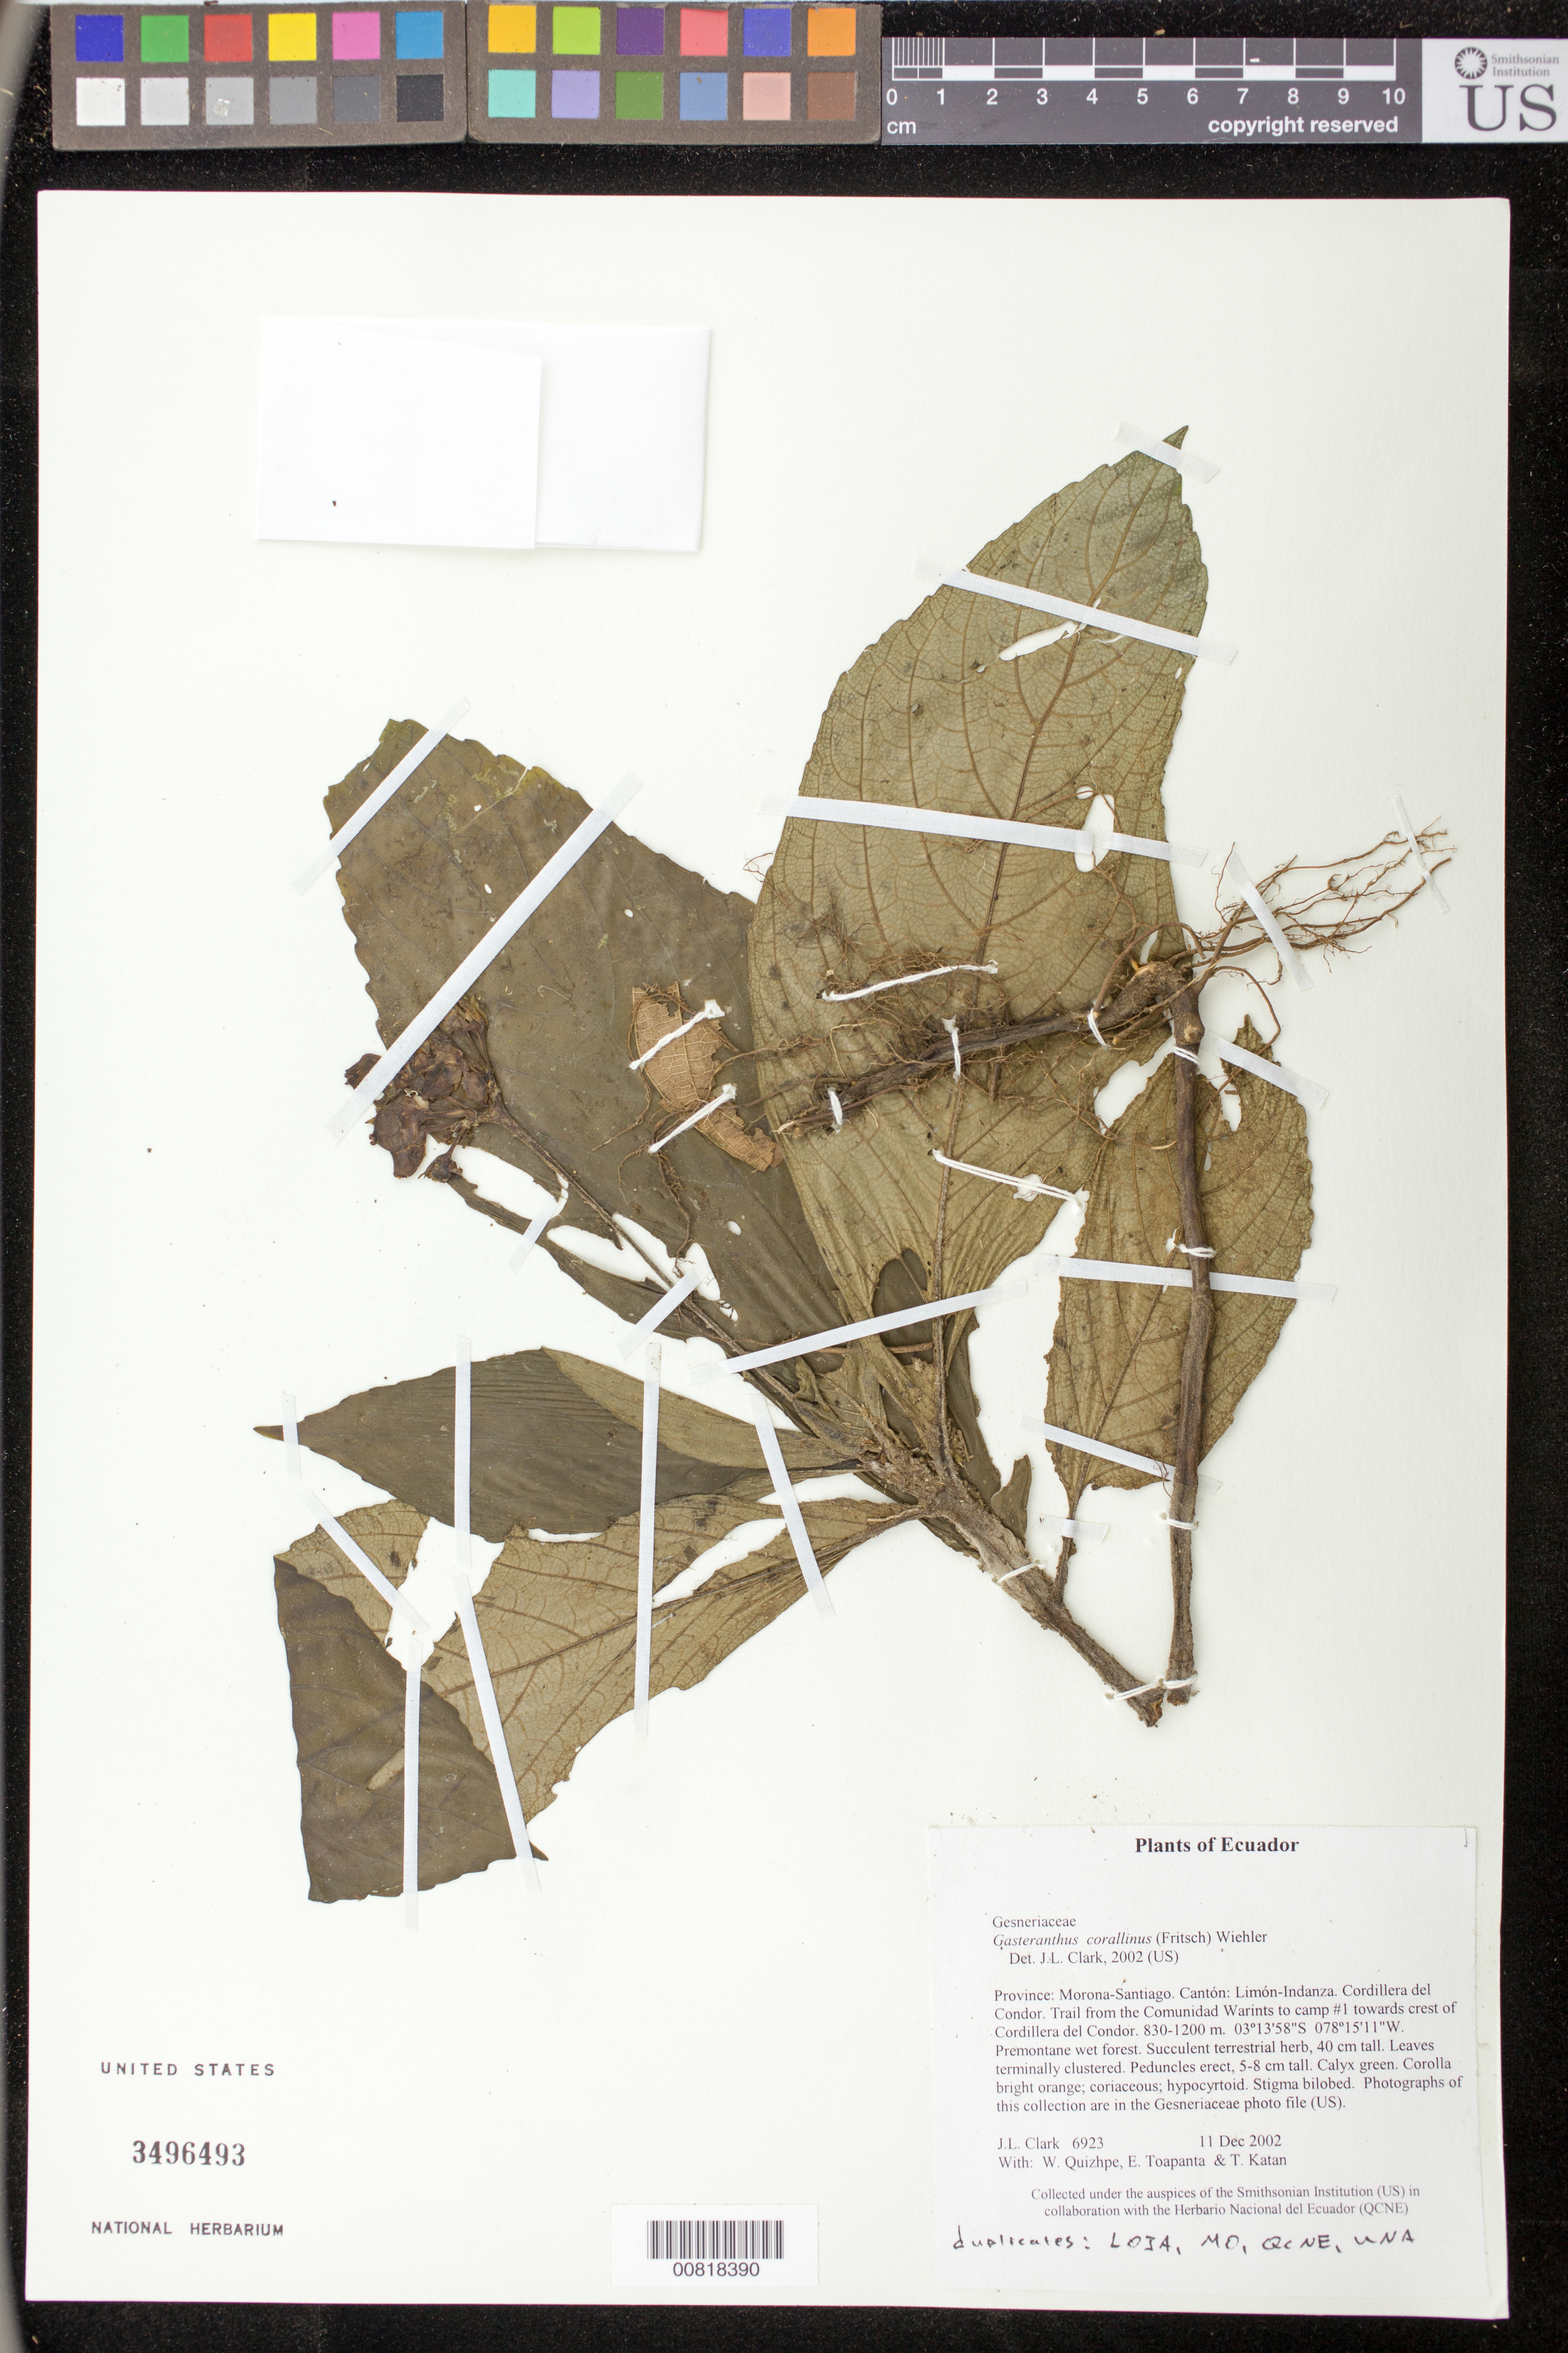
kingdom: Plantae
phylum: Tracheophyta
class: Magnoliopsida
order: Lamiales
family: Gesneriaceae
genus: Gasteranthus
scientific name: Gasteranthus corallinus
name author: (Fritsch) Wiehler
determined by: Clark, J. L., (SEL), The Marie Selby Botanical Garden (UNITED STATES)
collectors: J. L. Clark, W. Quizhpe, E. Toapanta & T. Katan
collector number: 6923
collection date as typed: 11 Dec 2002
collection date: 2002-12-11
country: Ecuador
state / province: Morona-Santiago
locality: Limón-Indanza. Cordillera del Condor. Trail from the Comunidad Warints to camp #1 towards crest of Cordillera del Condor.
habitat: Premontane wet forest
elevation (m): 830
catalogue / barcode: US 3496493